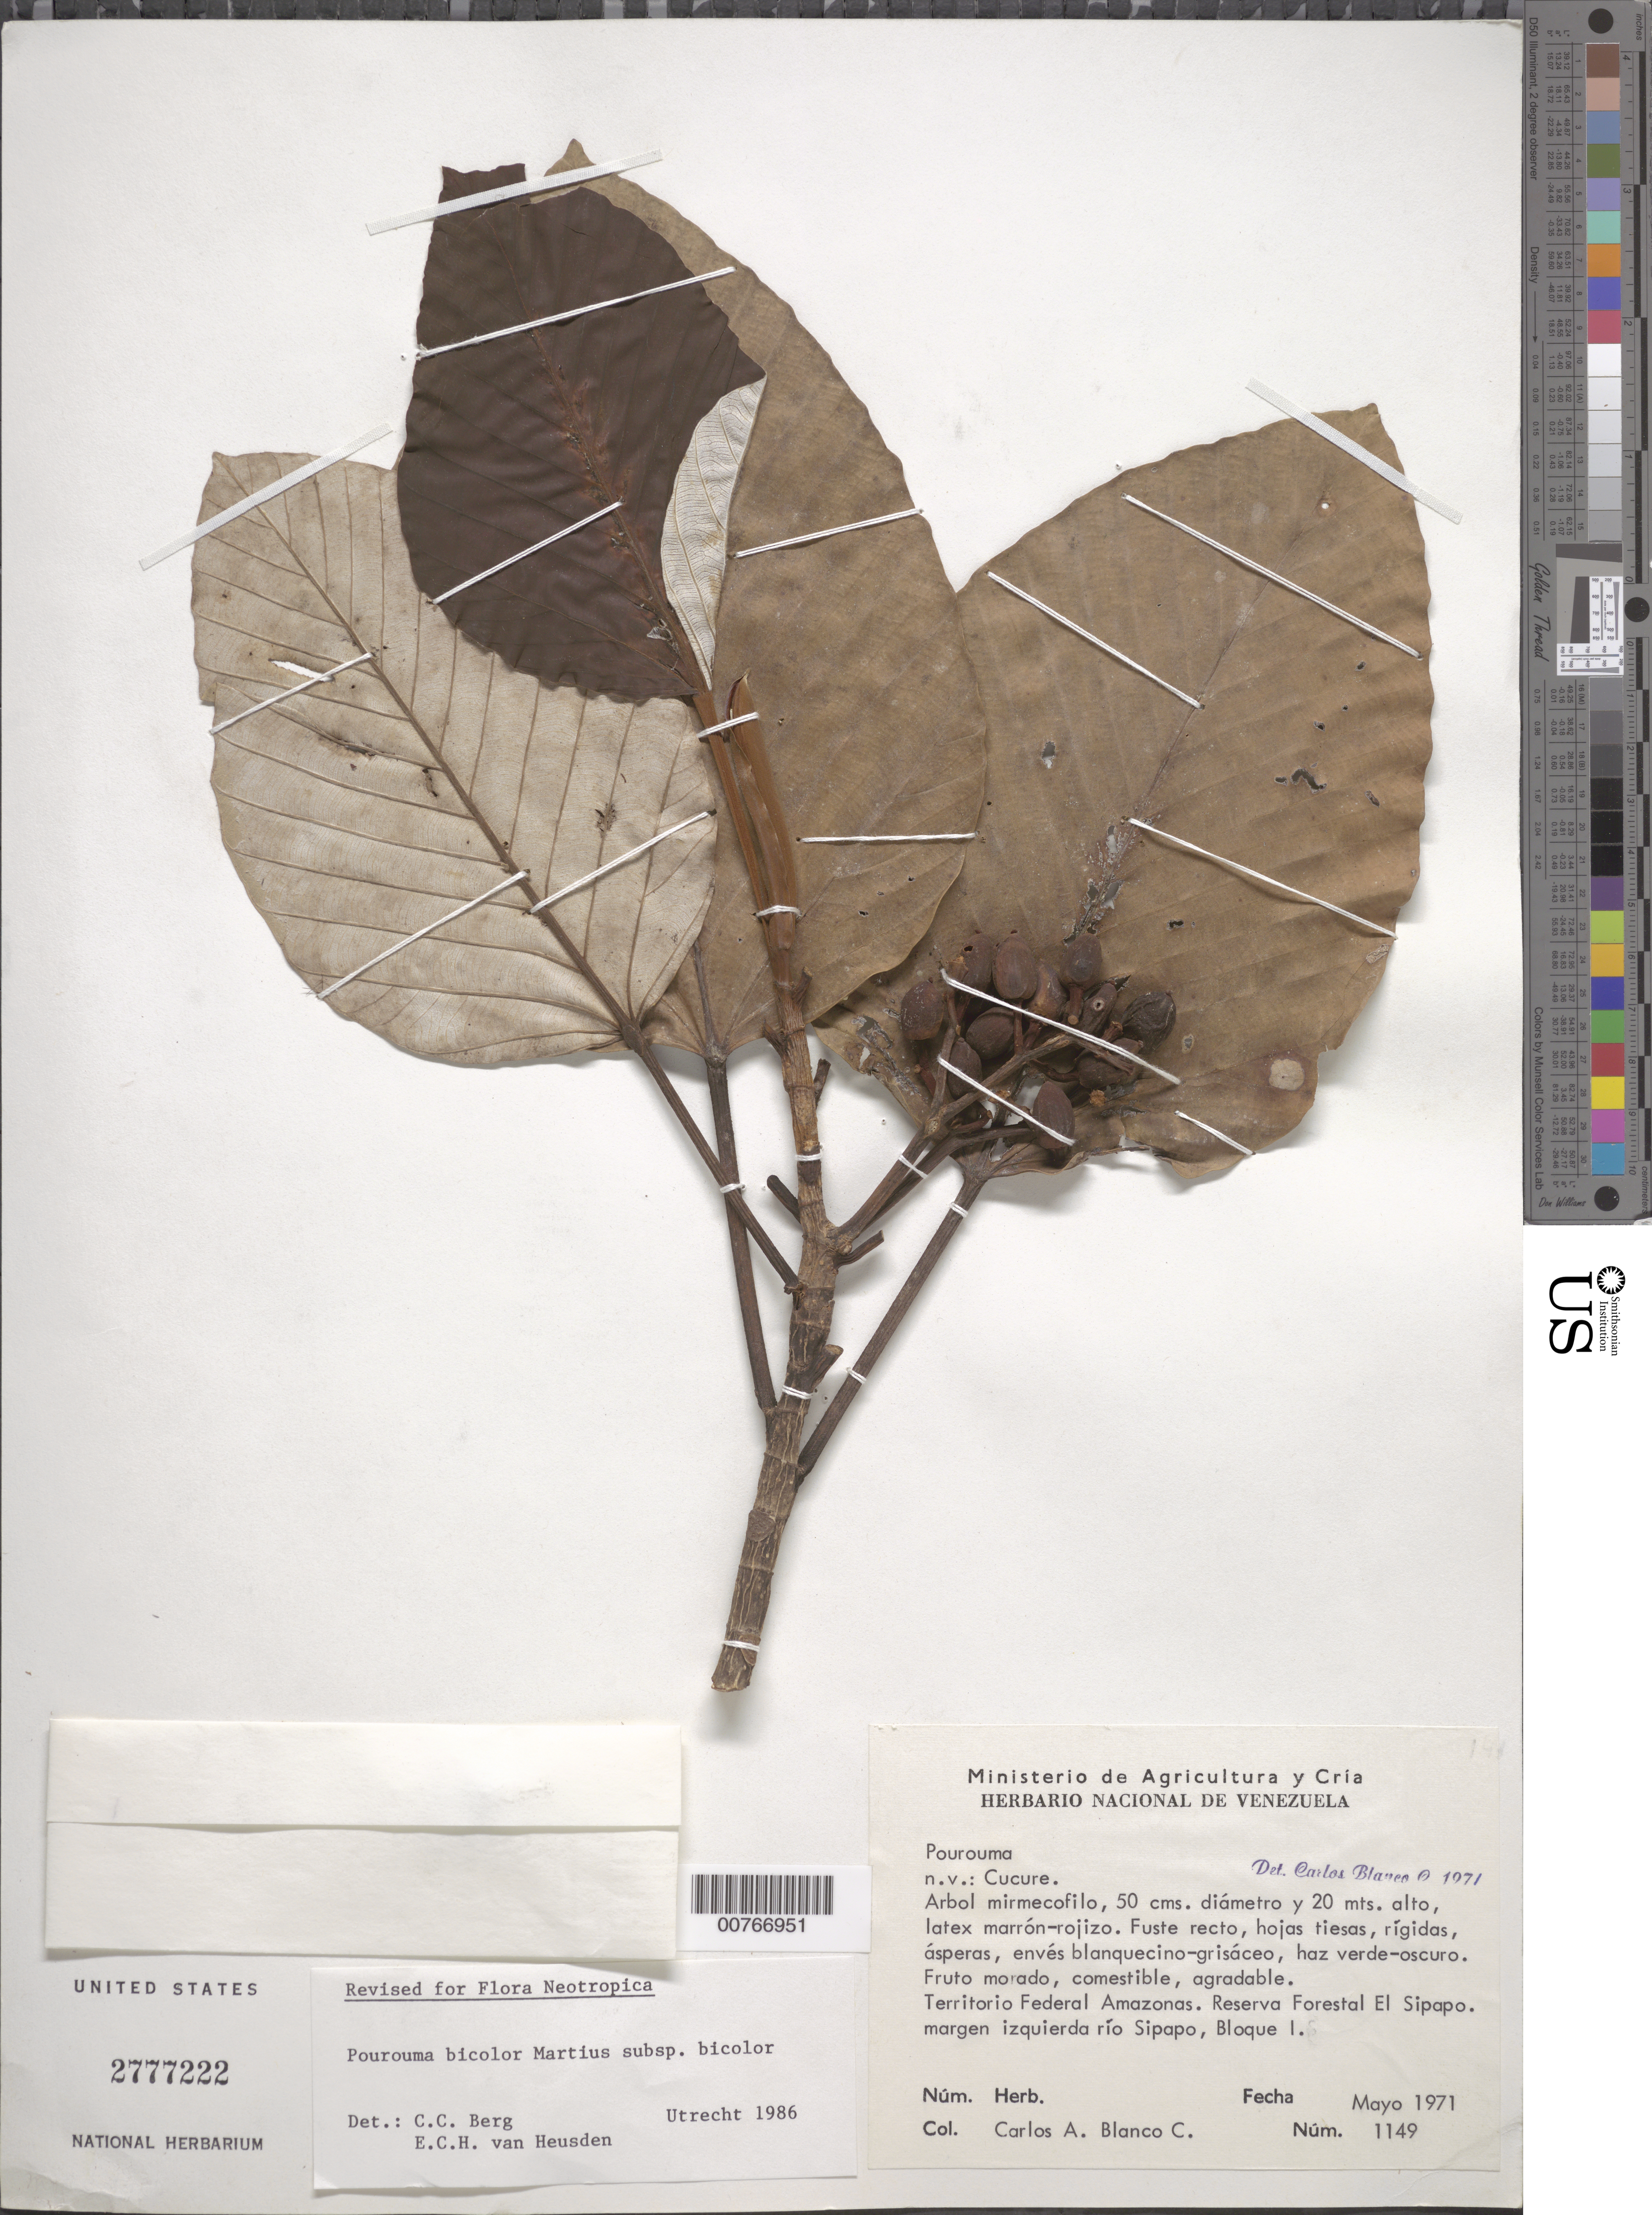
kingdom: Plantae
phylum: Tracheophyta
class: Magnoliopsida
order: Rosales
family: Urticaceae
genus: Pourouma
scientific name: Pourouma bicolor subsp. bicolor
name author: Mart.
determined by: Heusden, E. C. H. van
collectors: C. A. Blanco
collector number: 1149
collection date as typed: May-71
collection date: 1971-05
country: Venezuela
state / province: Amazonas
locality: Reserva Forestal El Sipapo, Río Sipapo; Bloque I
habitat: Reserva forestal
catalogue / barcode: US 2777222